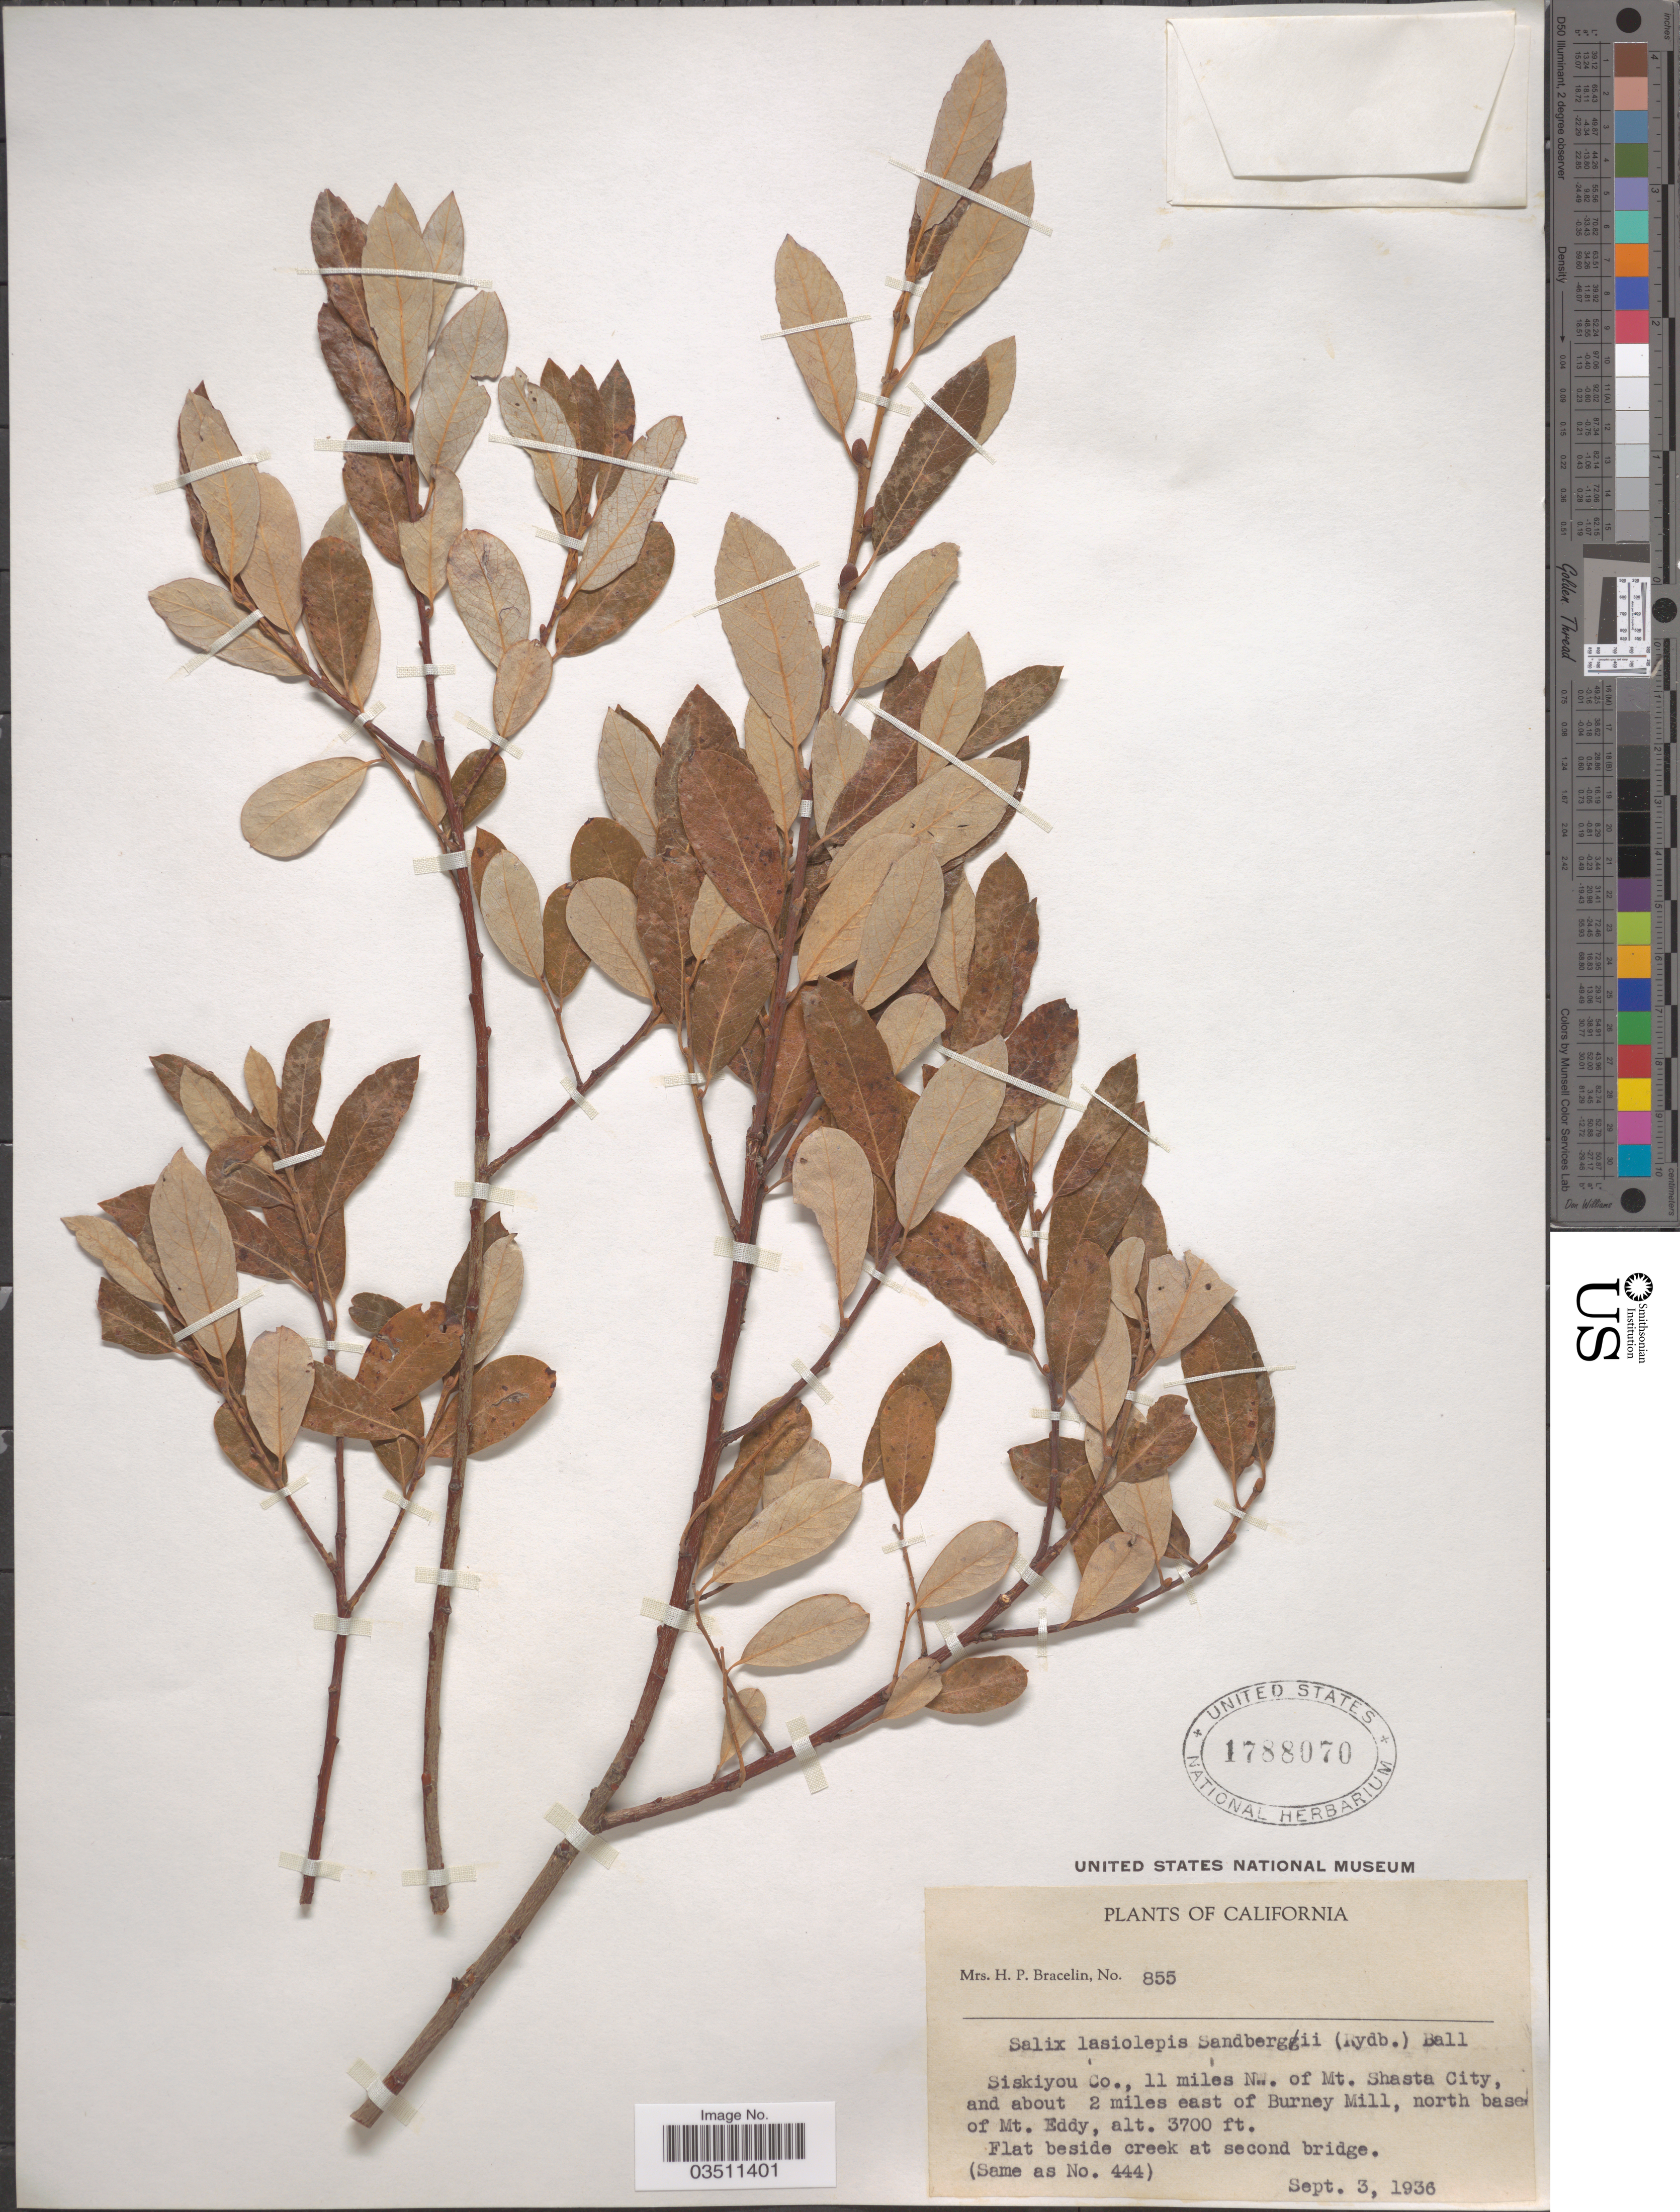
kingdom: Plantae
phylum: Tracheophyta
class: Magnoliopsida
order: Malpighiales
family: Salicaceae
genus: Salix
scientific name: Salix lasiolepis var. sandbergii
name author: (Rydb.) C.R. Ball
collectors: H. Bracelin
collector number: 855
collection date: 1936-09-03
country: United States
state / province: California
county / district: Siskiyou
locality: Siskiyou Co., 11 miles NW. of Mt. Shasta City, and about 2 miles east of Burney Mill, north base of Mt. Eddy. Flat beside creek at second bridge.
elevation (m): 1128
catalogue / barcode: US 1788070